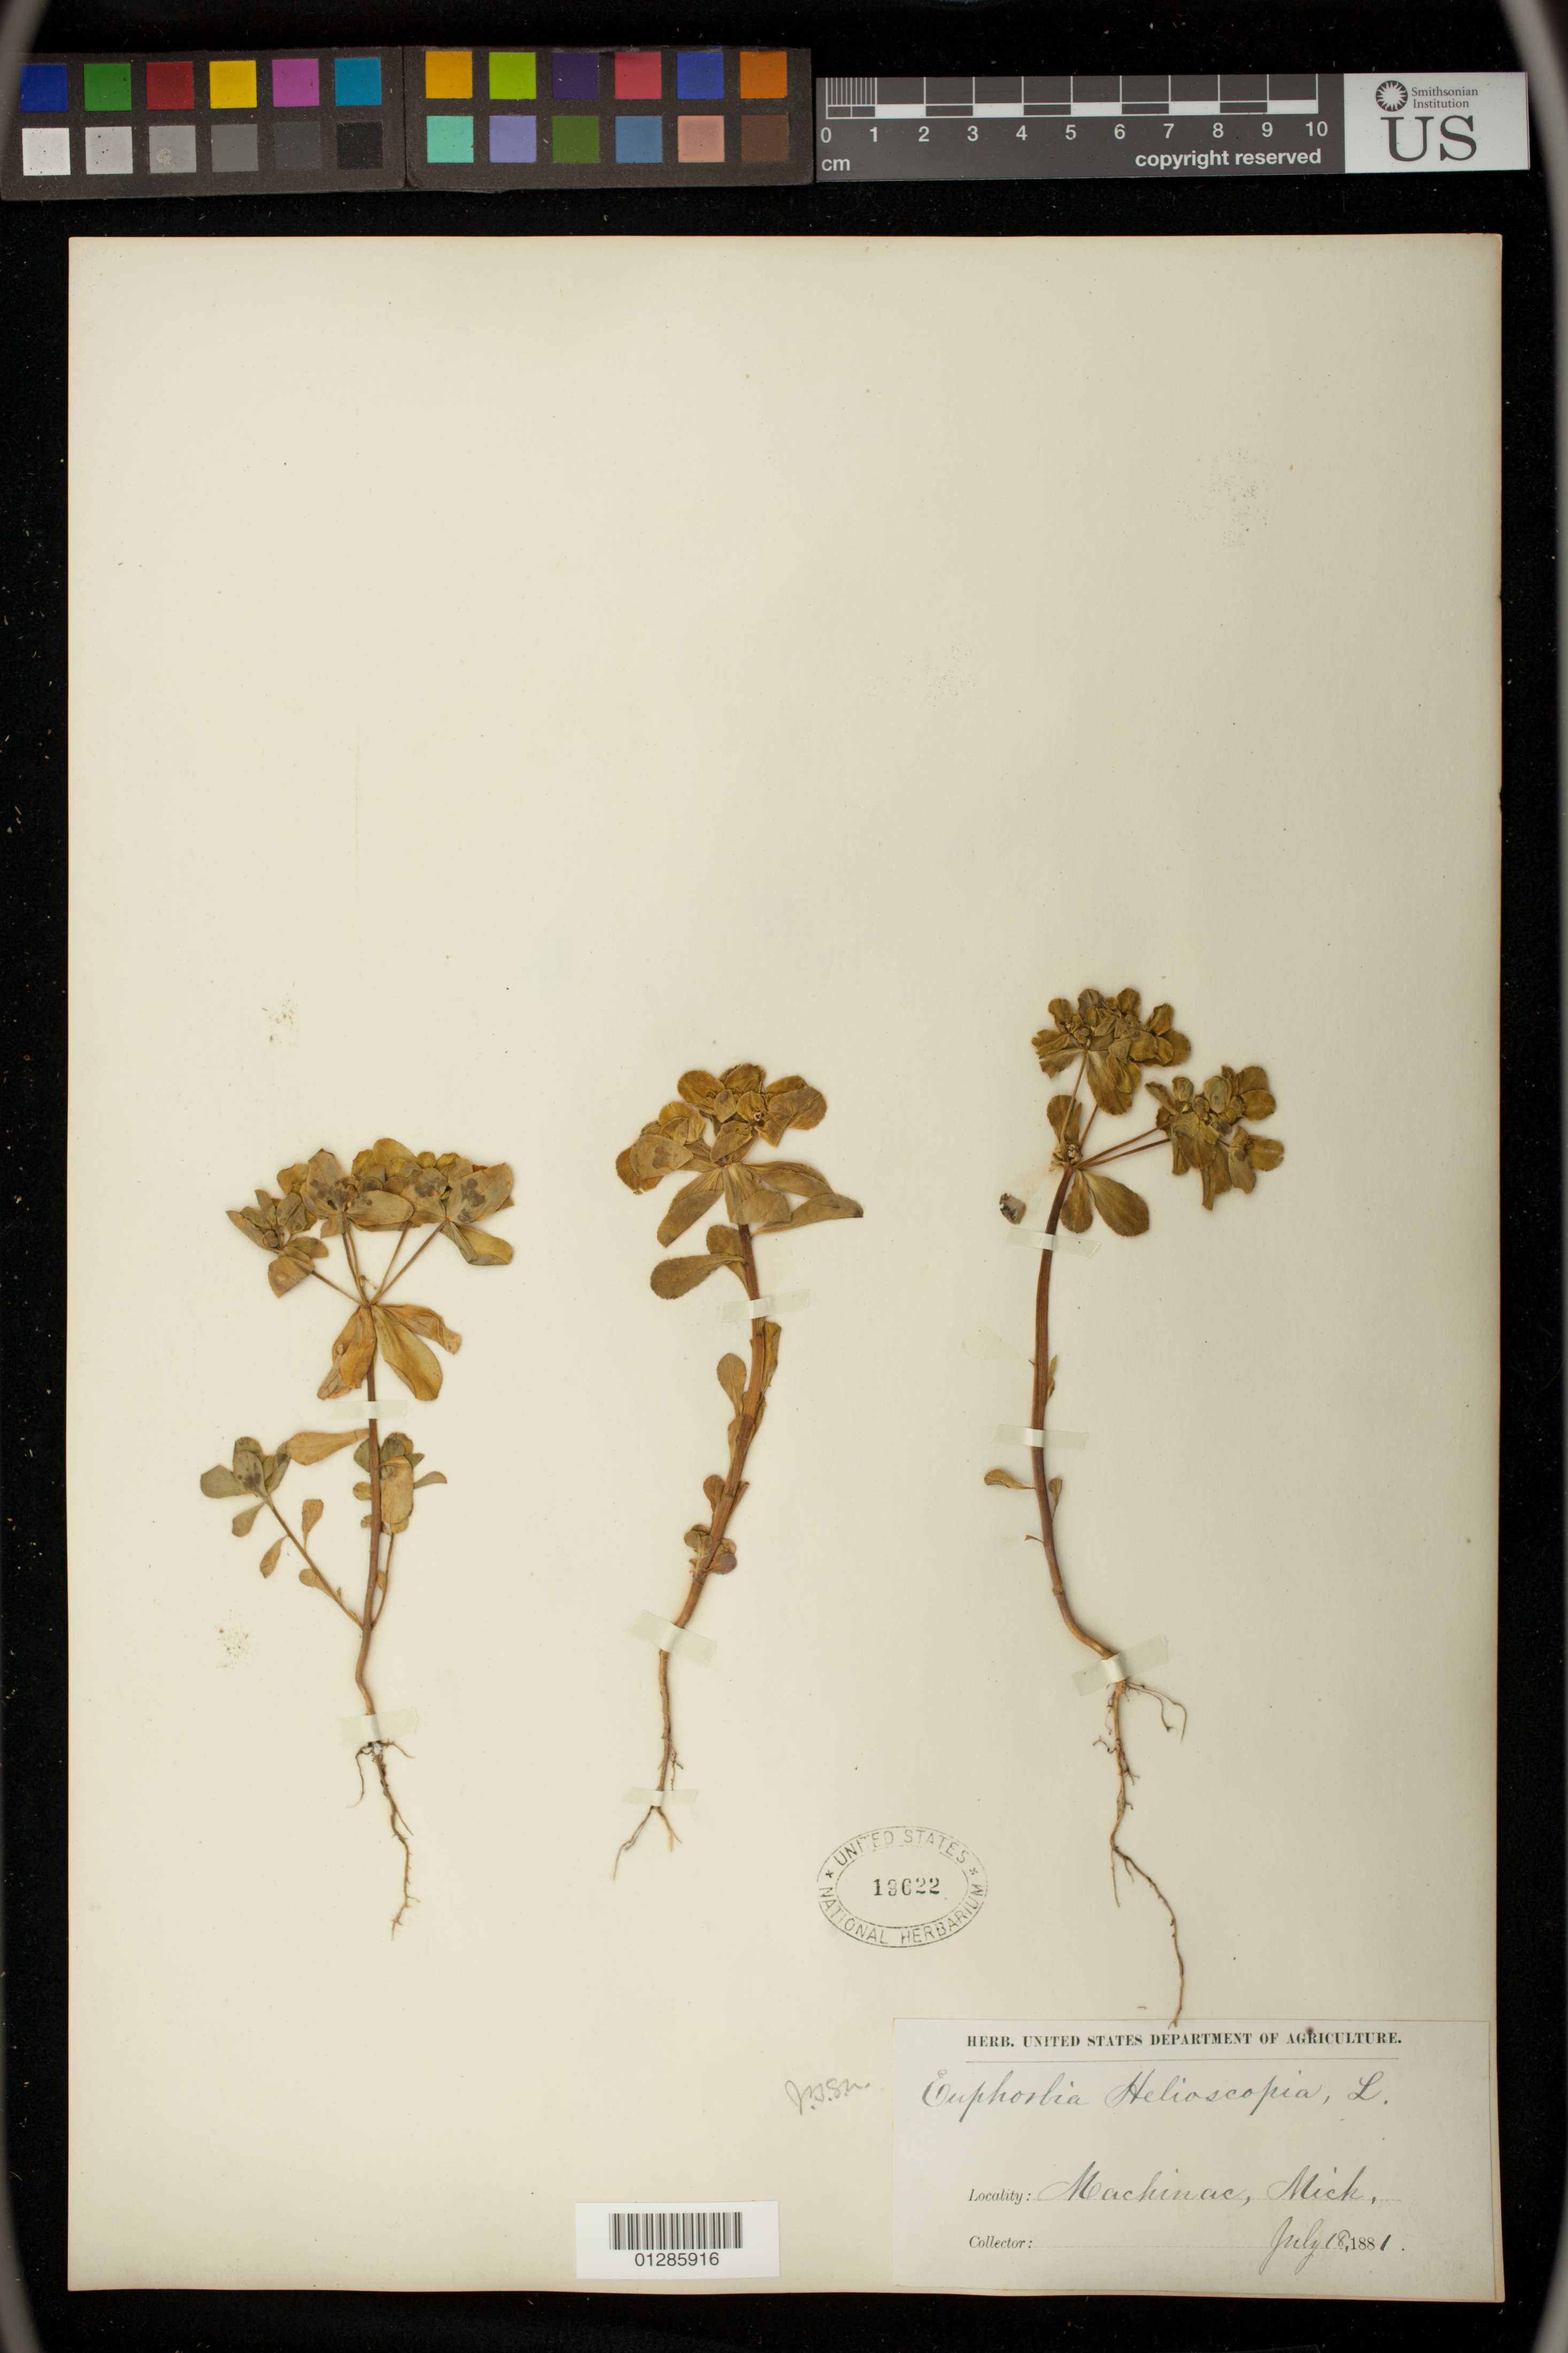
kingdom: Plantae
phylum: Tracheophyta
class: Magnoliopsida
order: Malpighiales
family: Euphorbiaceae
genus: Euphorbia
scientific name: Euphorbia helioscopia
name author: L.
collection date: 1881-07-18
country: United States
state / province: Michigan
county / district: Mackinac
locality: Mackinac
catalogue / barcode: US 19622